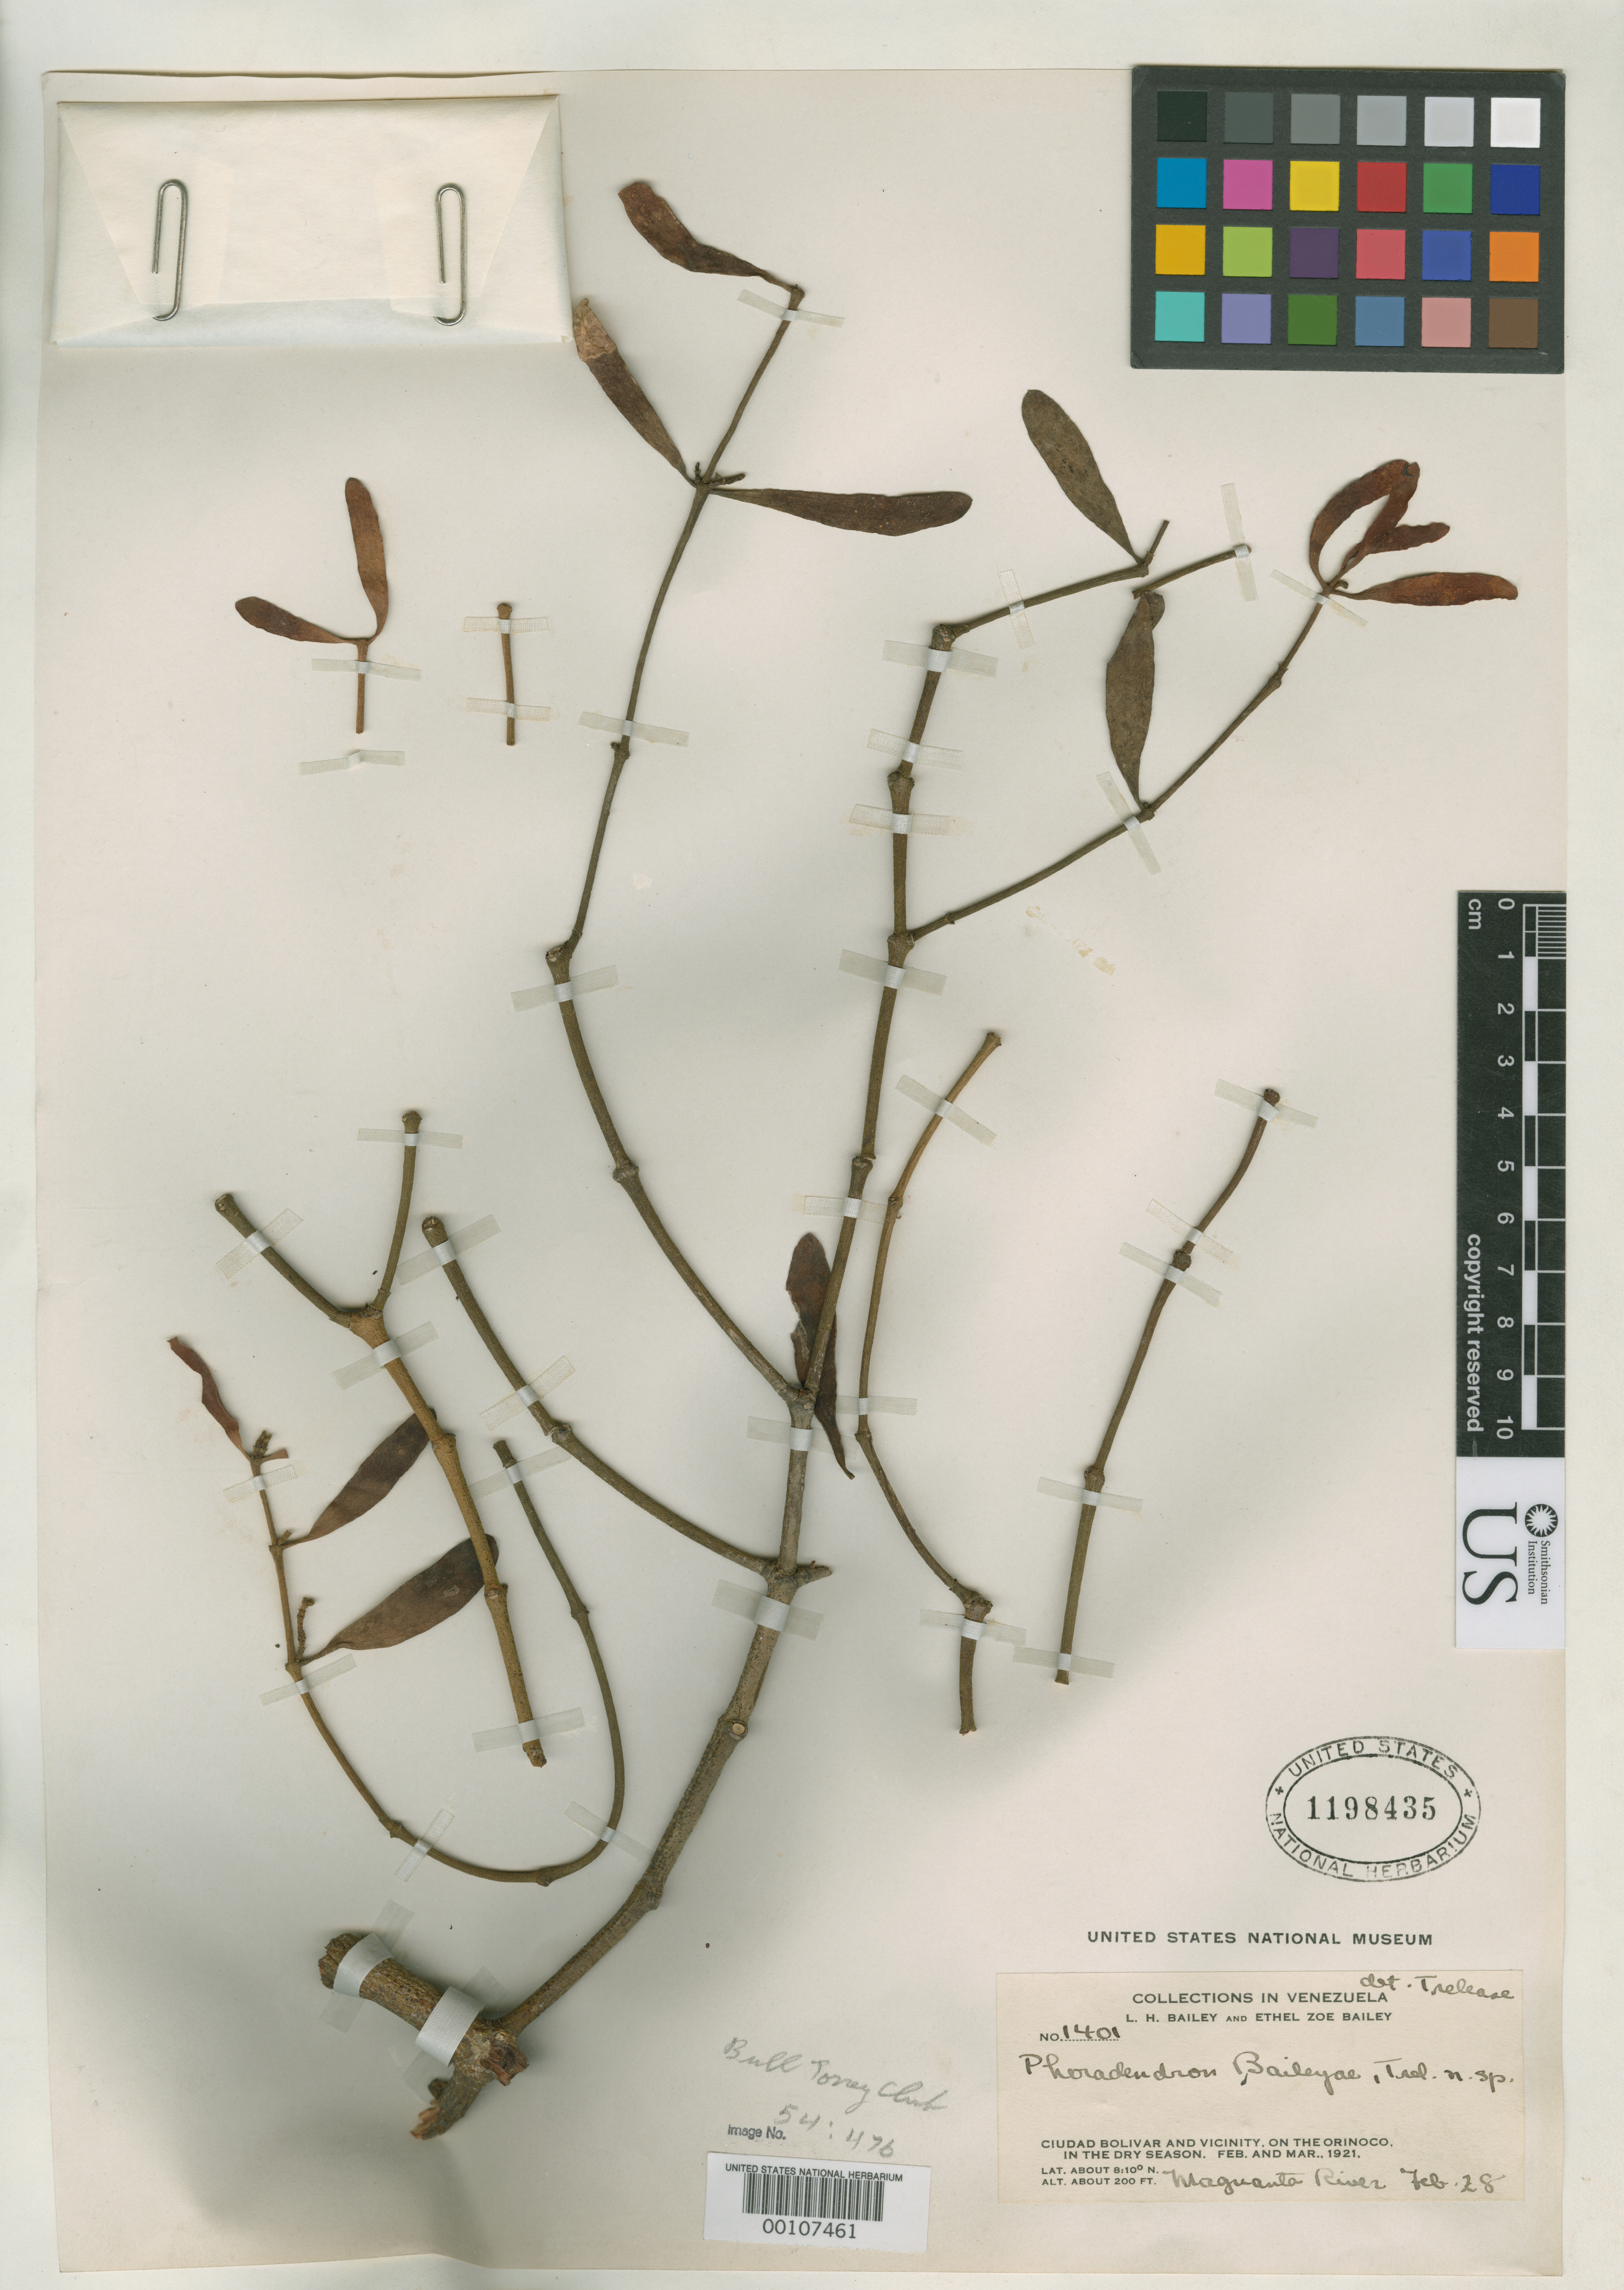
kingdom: Plantae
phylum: Tracheophyta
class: Magnoliopsida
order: Santalales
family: Viscaceae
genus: Phoradendron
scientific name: Phoradendron baileyae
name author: Trel.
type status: Type Collection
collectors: L. H. Bailey & E. Z. Bailey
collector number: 1401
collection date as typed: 28 Feb 1921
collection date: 1921-02-28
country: Venezuela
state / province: Bolivar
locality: Maguanta River, Ciudad Bolivar & vicinity on Orinoco.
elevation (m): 61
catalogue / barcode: US 1198435